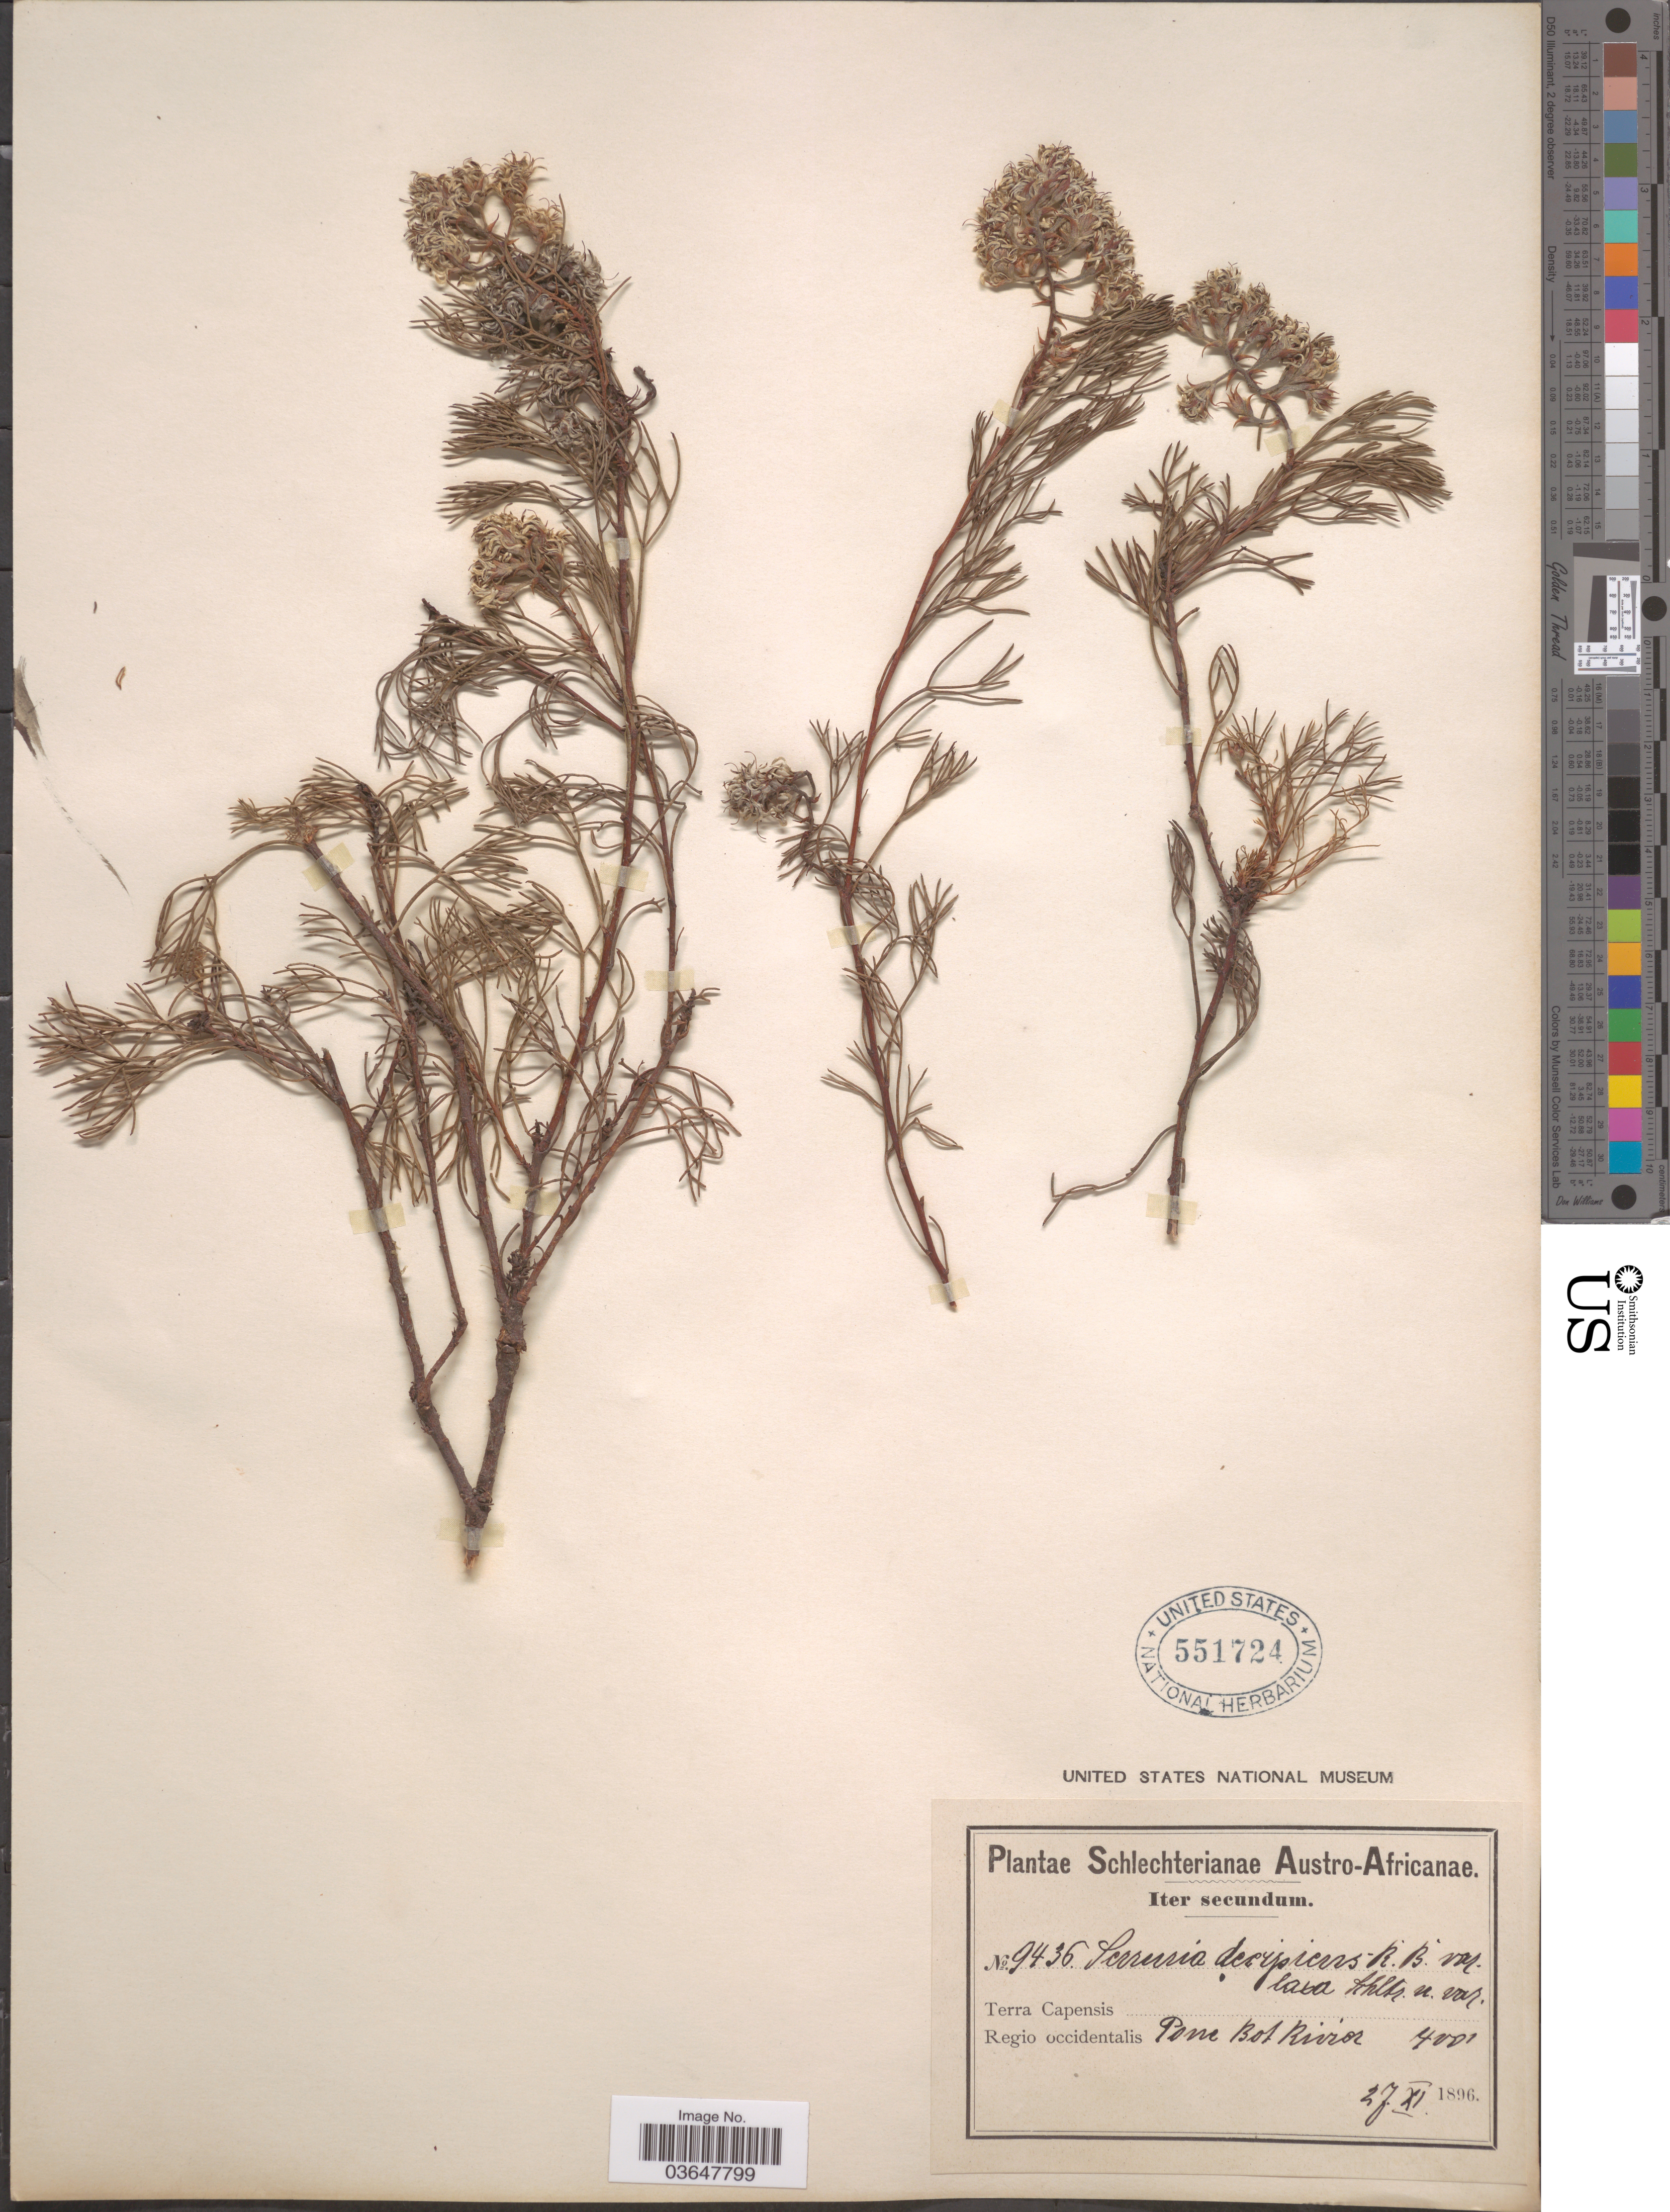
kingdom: Plantae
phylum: Tracheophyta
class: Magnoliopsida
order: Proteales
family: Proteaceae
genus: Serruria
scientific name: Serruria decipiens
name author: R. Br.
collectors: Schlechter, --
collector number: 9436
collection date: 1896-11-27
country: South Africa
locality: Austro-Africanae. Terra Capensis. Regio occidentalis. Pone Bot Rivier.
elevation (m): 122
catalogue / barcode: US 551724